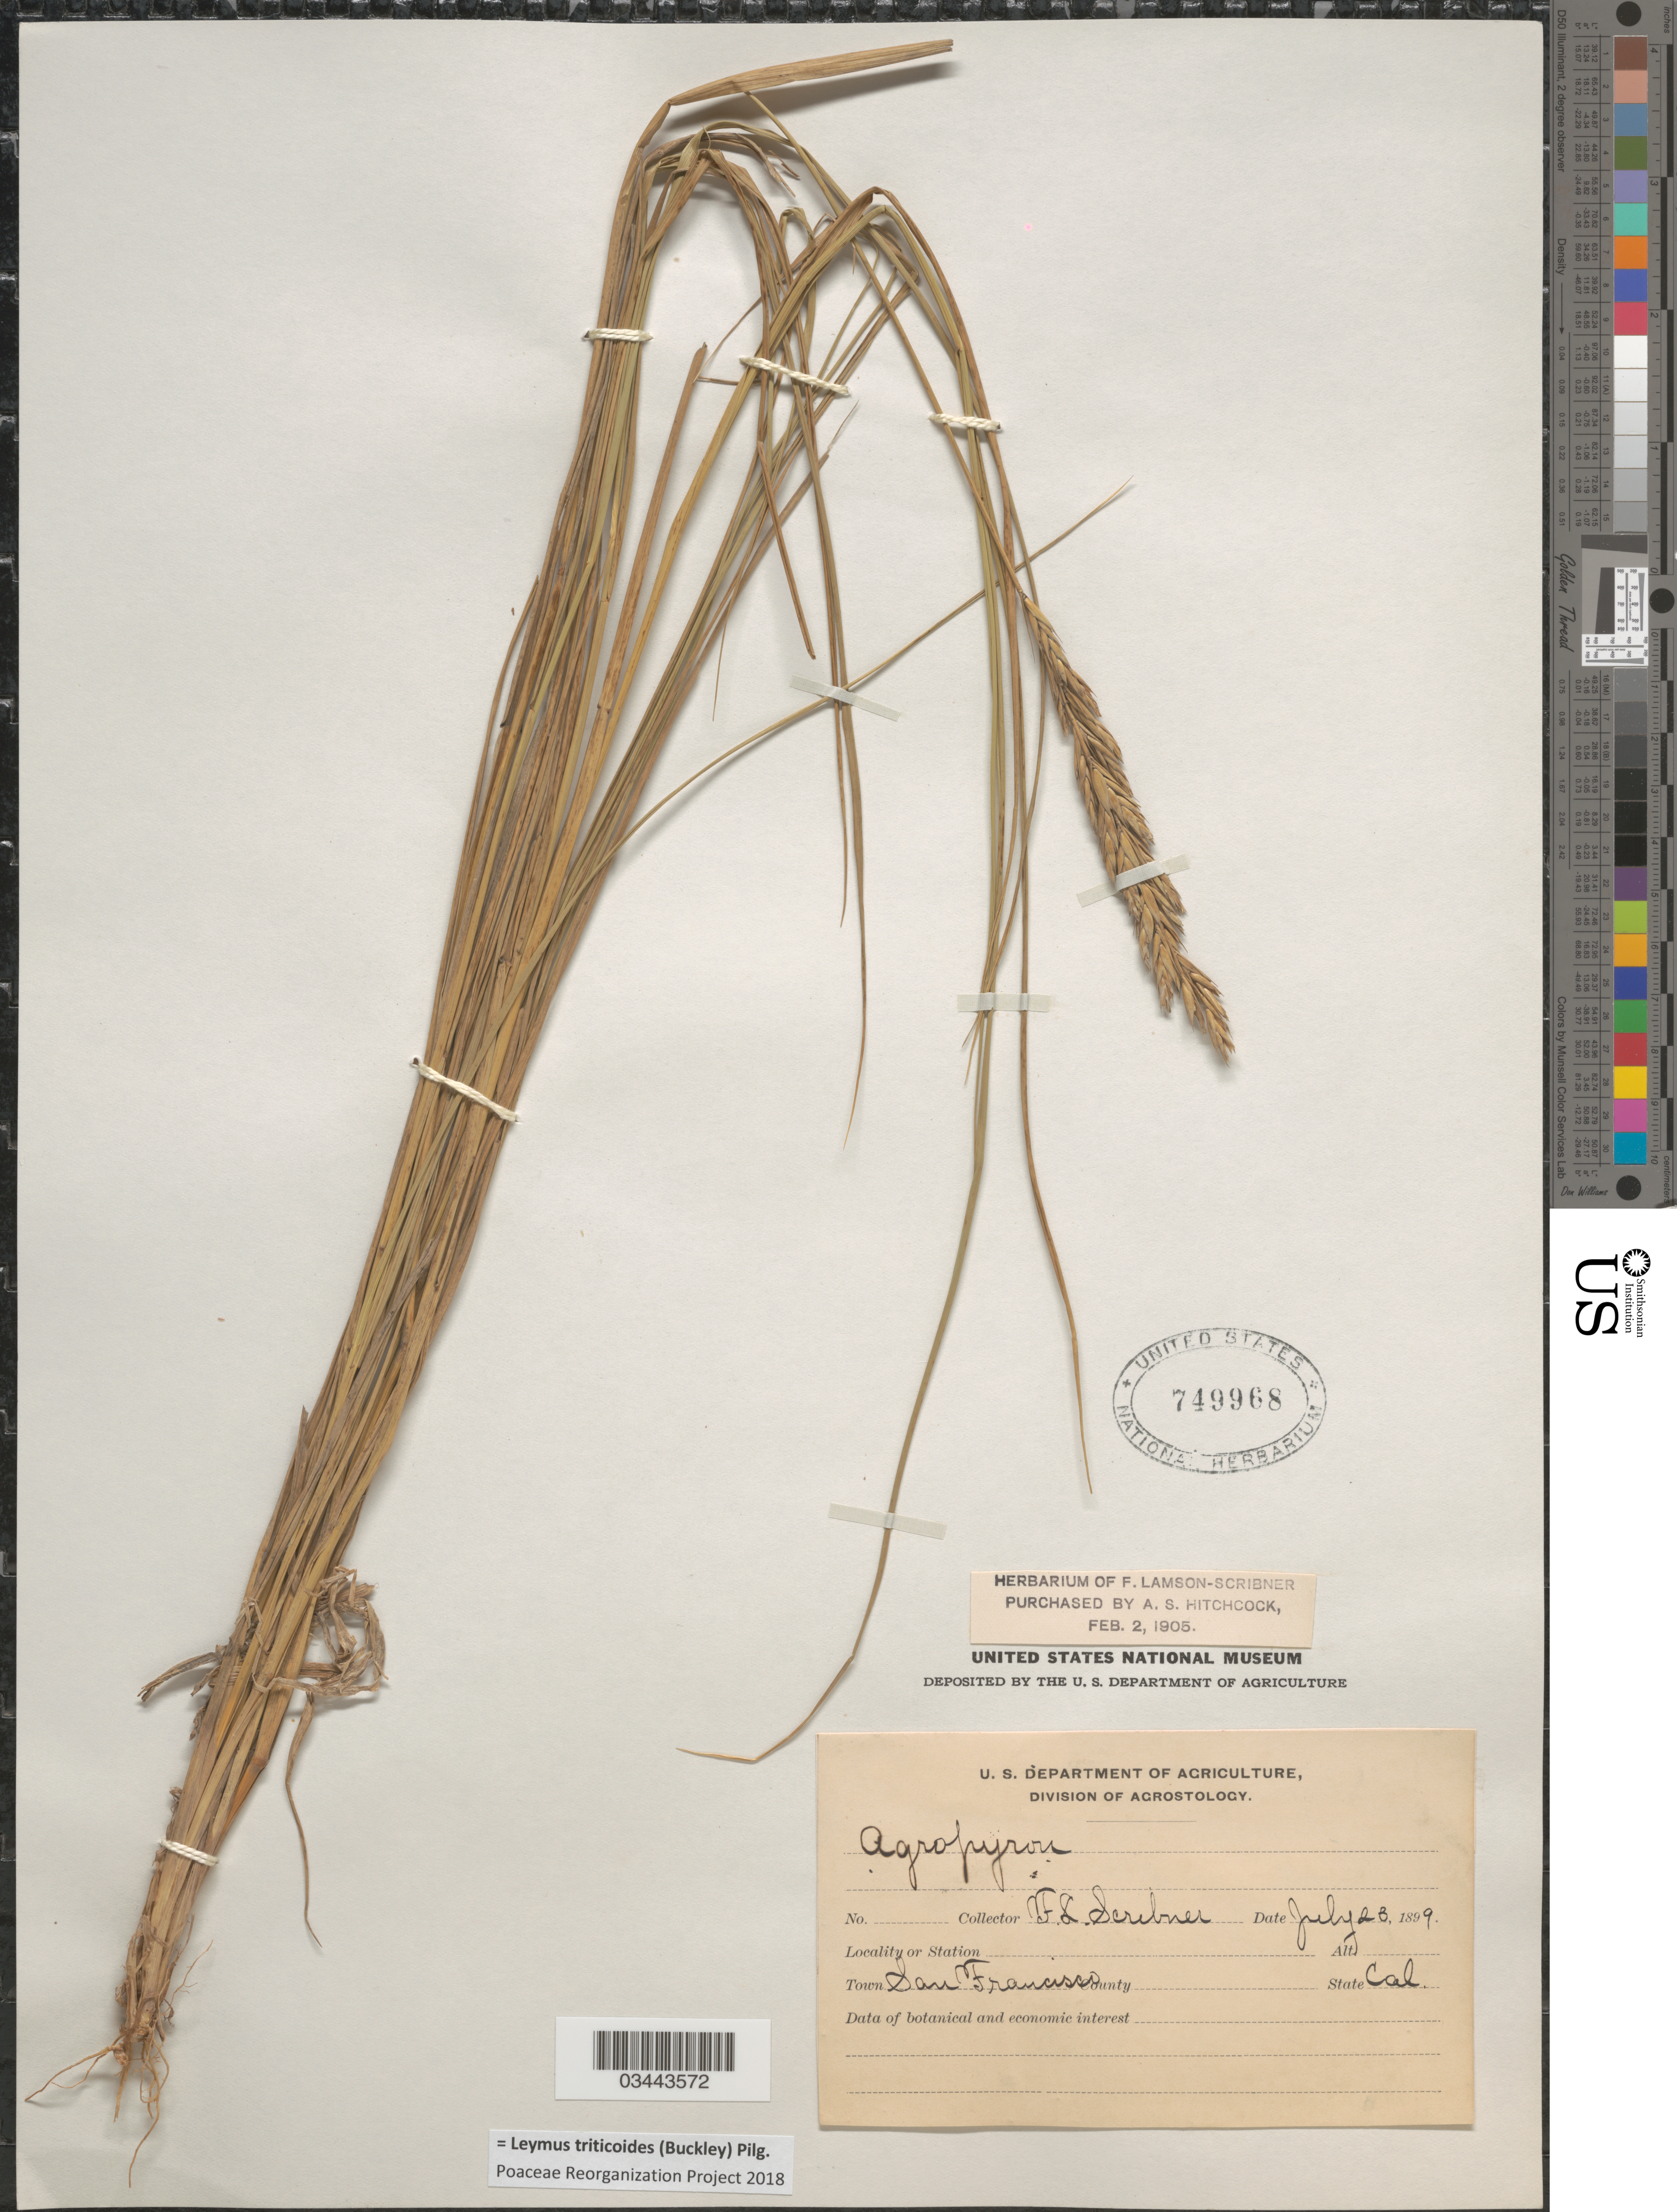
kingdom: Plantae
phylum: Tracheophyta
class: Liliopsida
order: Poales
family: Poaceae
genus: Leymus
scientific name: Leymus triticoides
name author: (Buckley) Pilg.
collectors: F. L. Scribner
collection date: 1899-07-23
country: United States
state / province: California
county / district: San Francisco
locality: Town San Francisco.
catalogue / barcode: US 749968